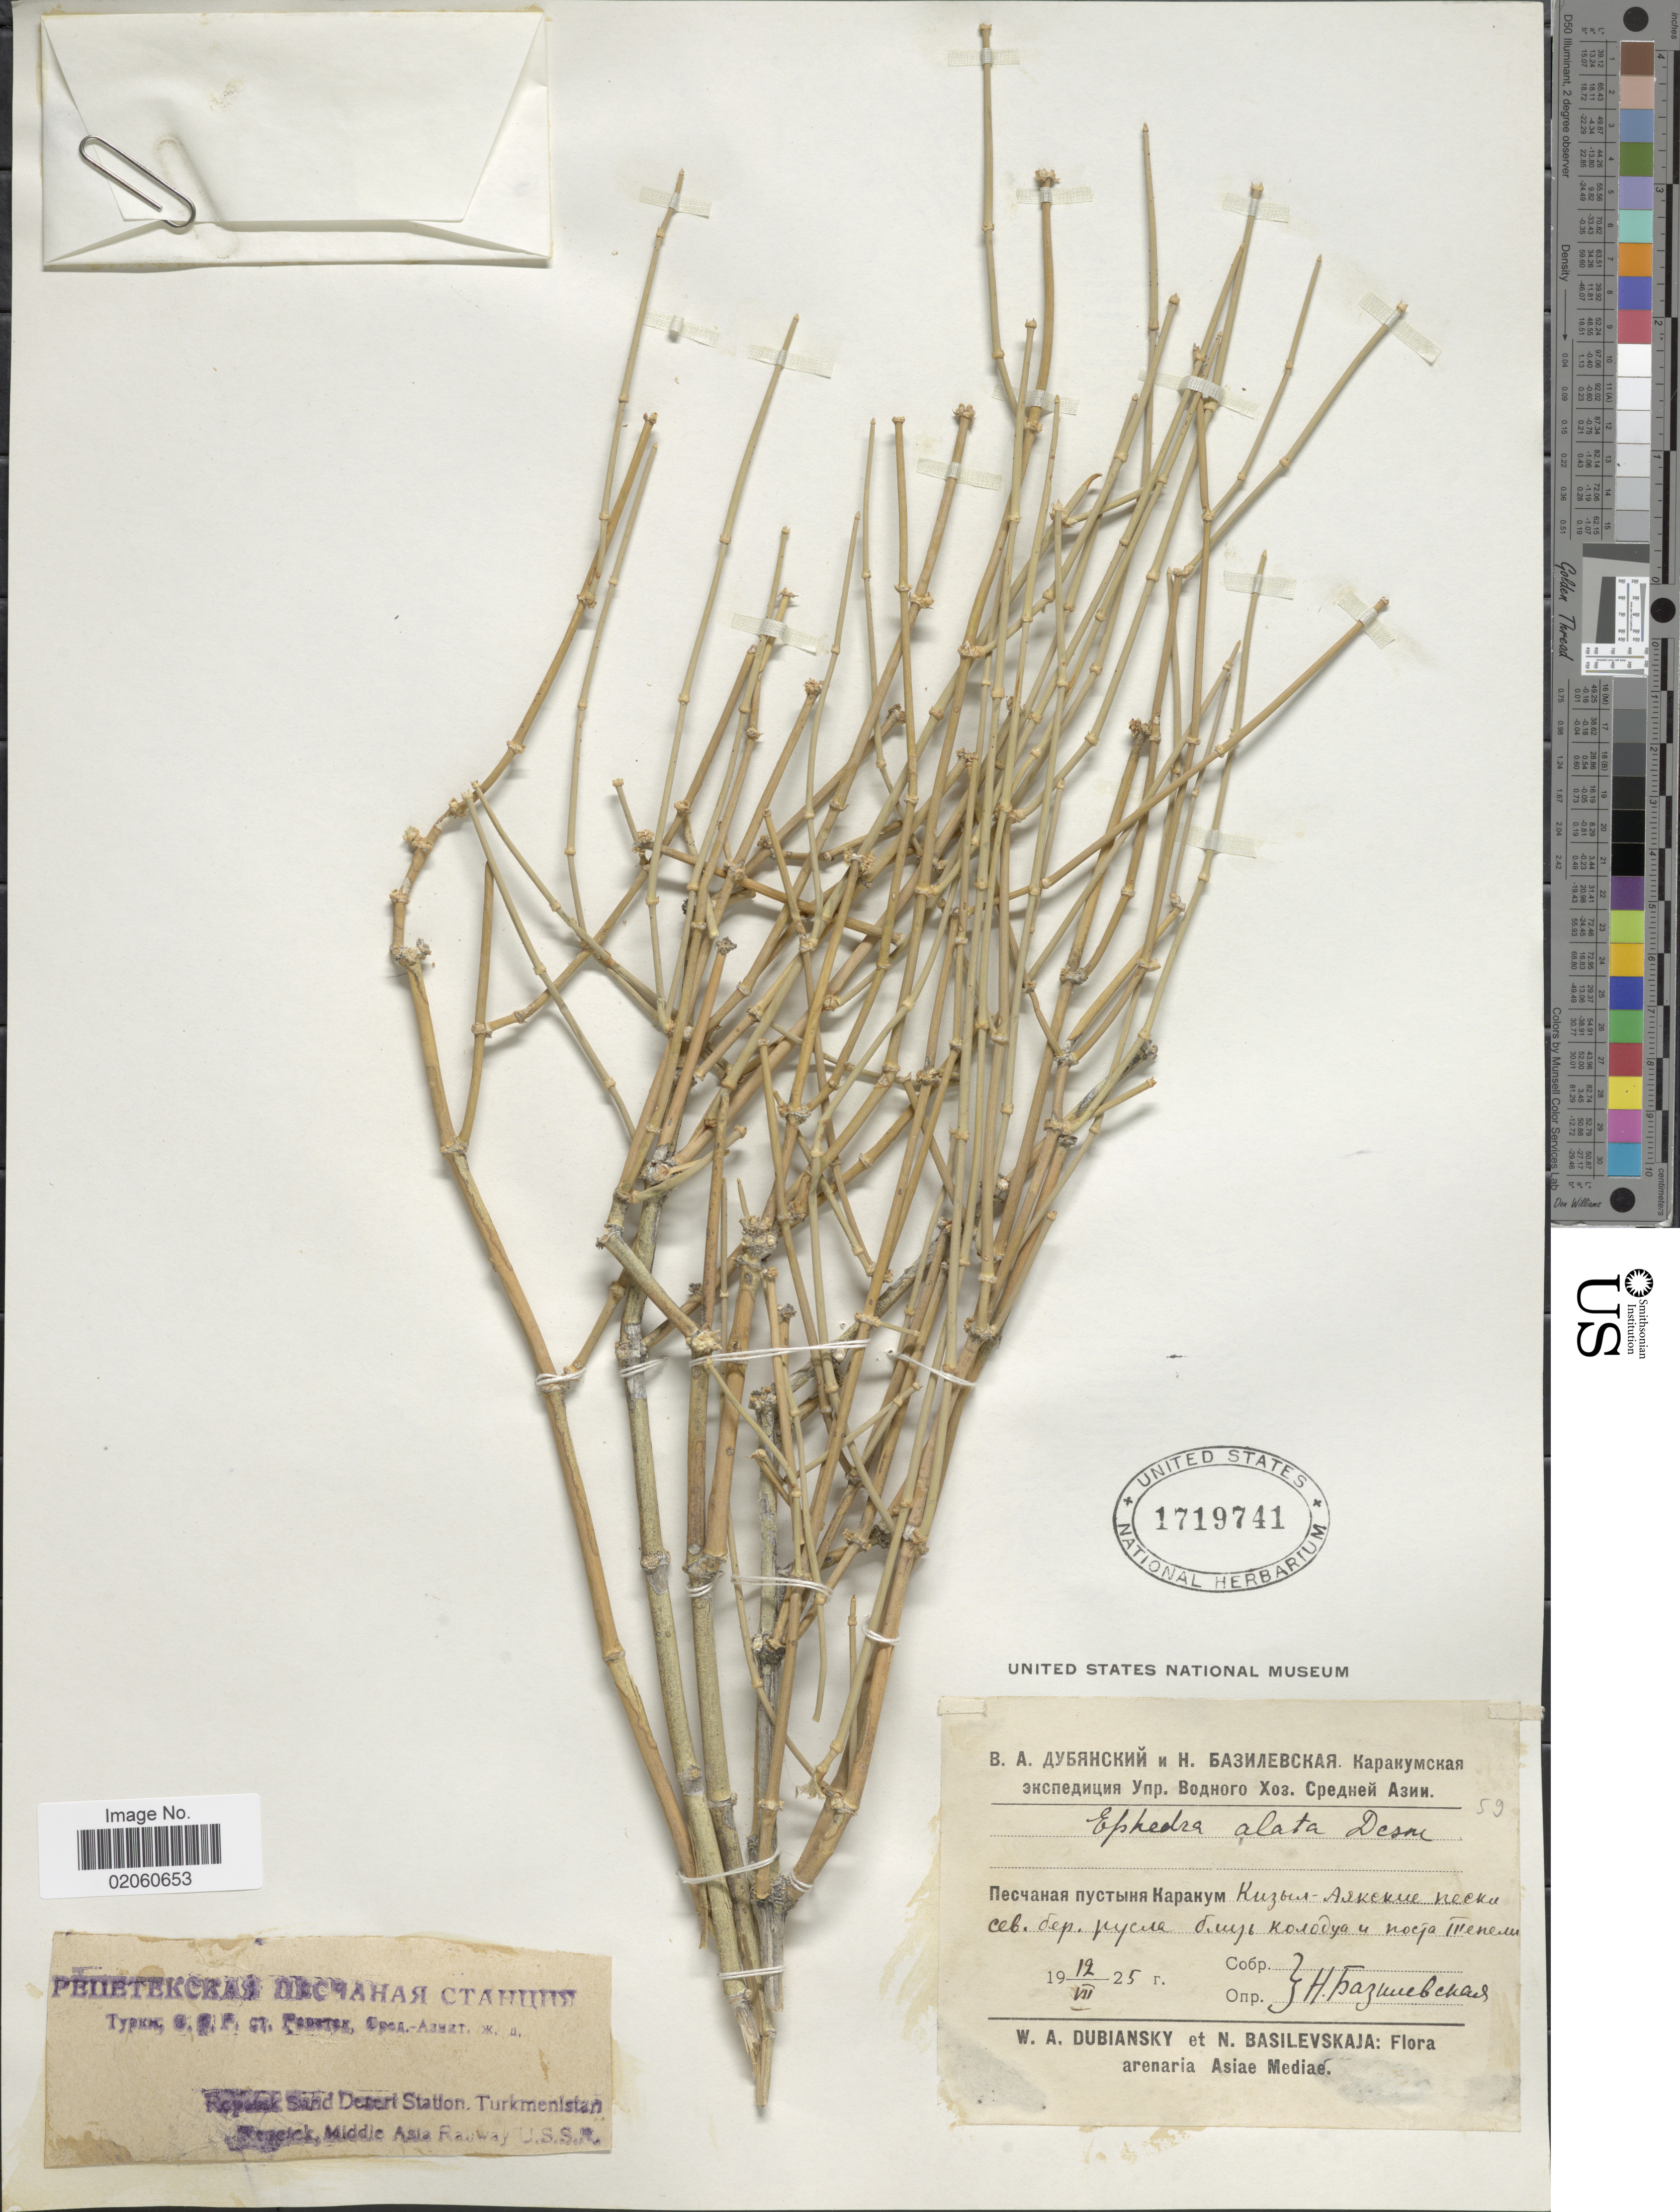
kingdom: Plantae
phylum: Tracheophyta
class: Gnetopsida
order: Ephedrales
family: Ephedraceae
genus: Ephedra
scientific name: Ephedra alata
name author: Decne.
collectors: W. Dubiansky & N. Basilevskaja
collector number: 59?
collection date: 1925-07-12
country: Turkmenistan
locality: Karakum Desert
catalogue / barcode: US 1719741